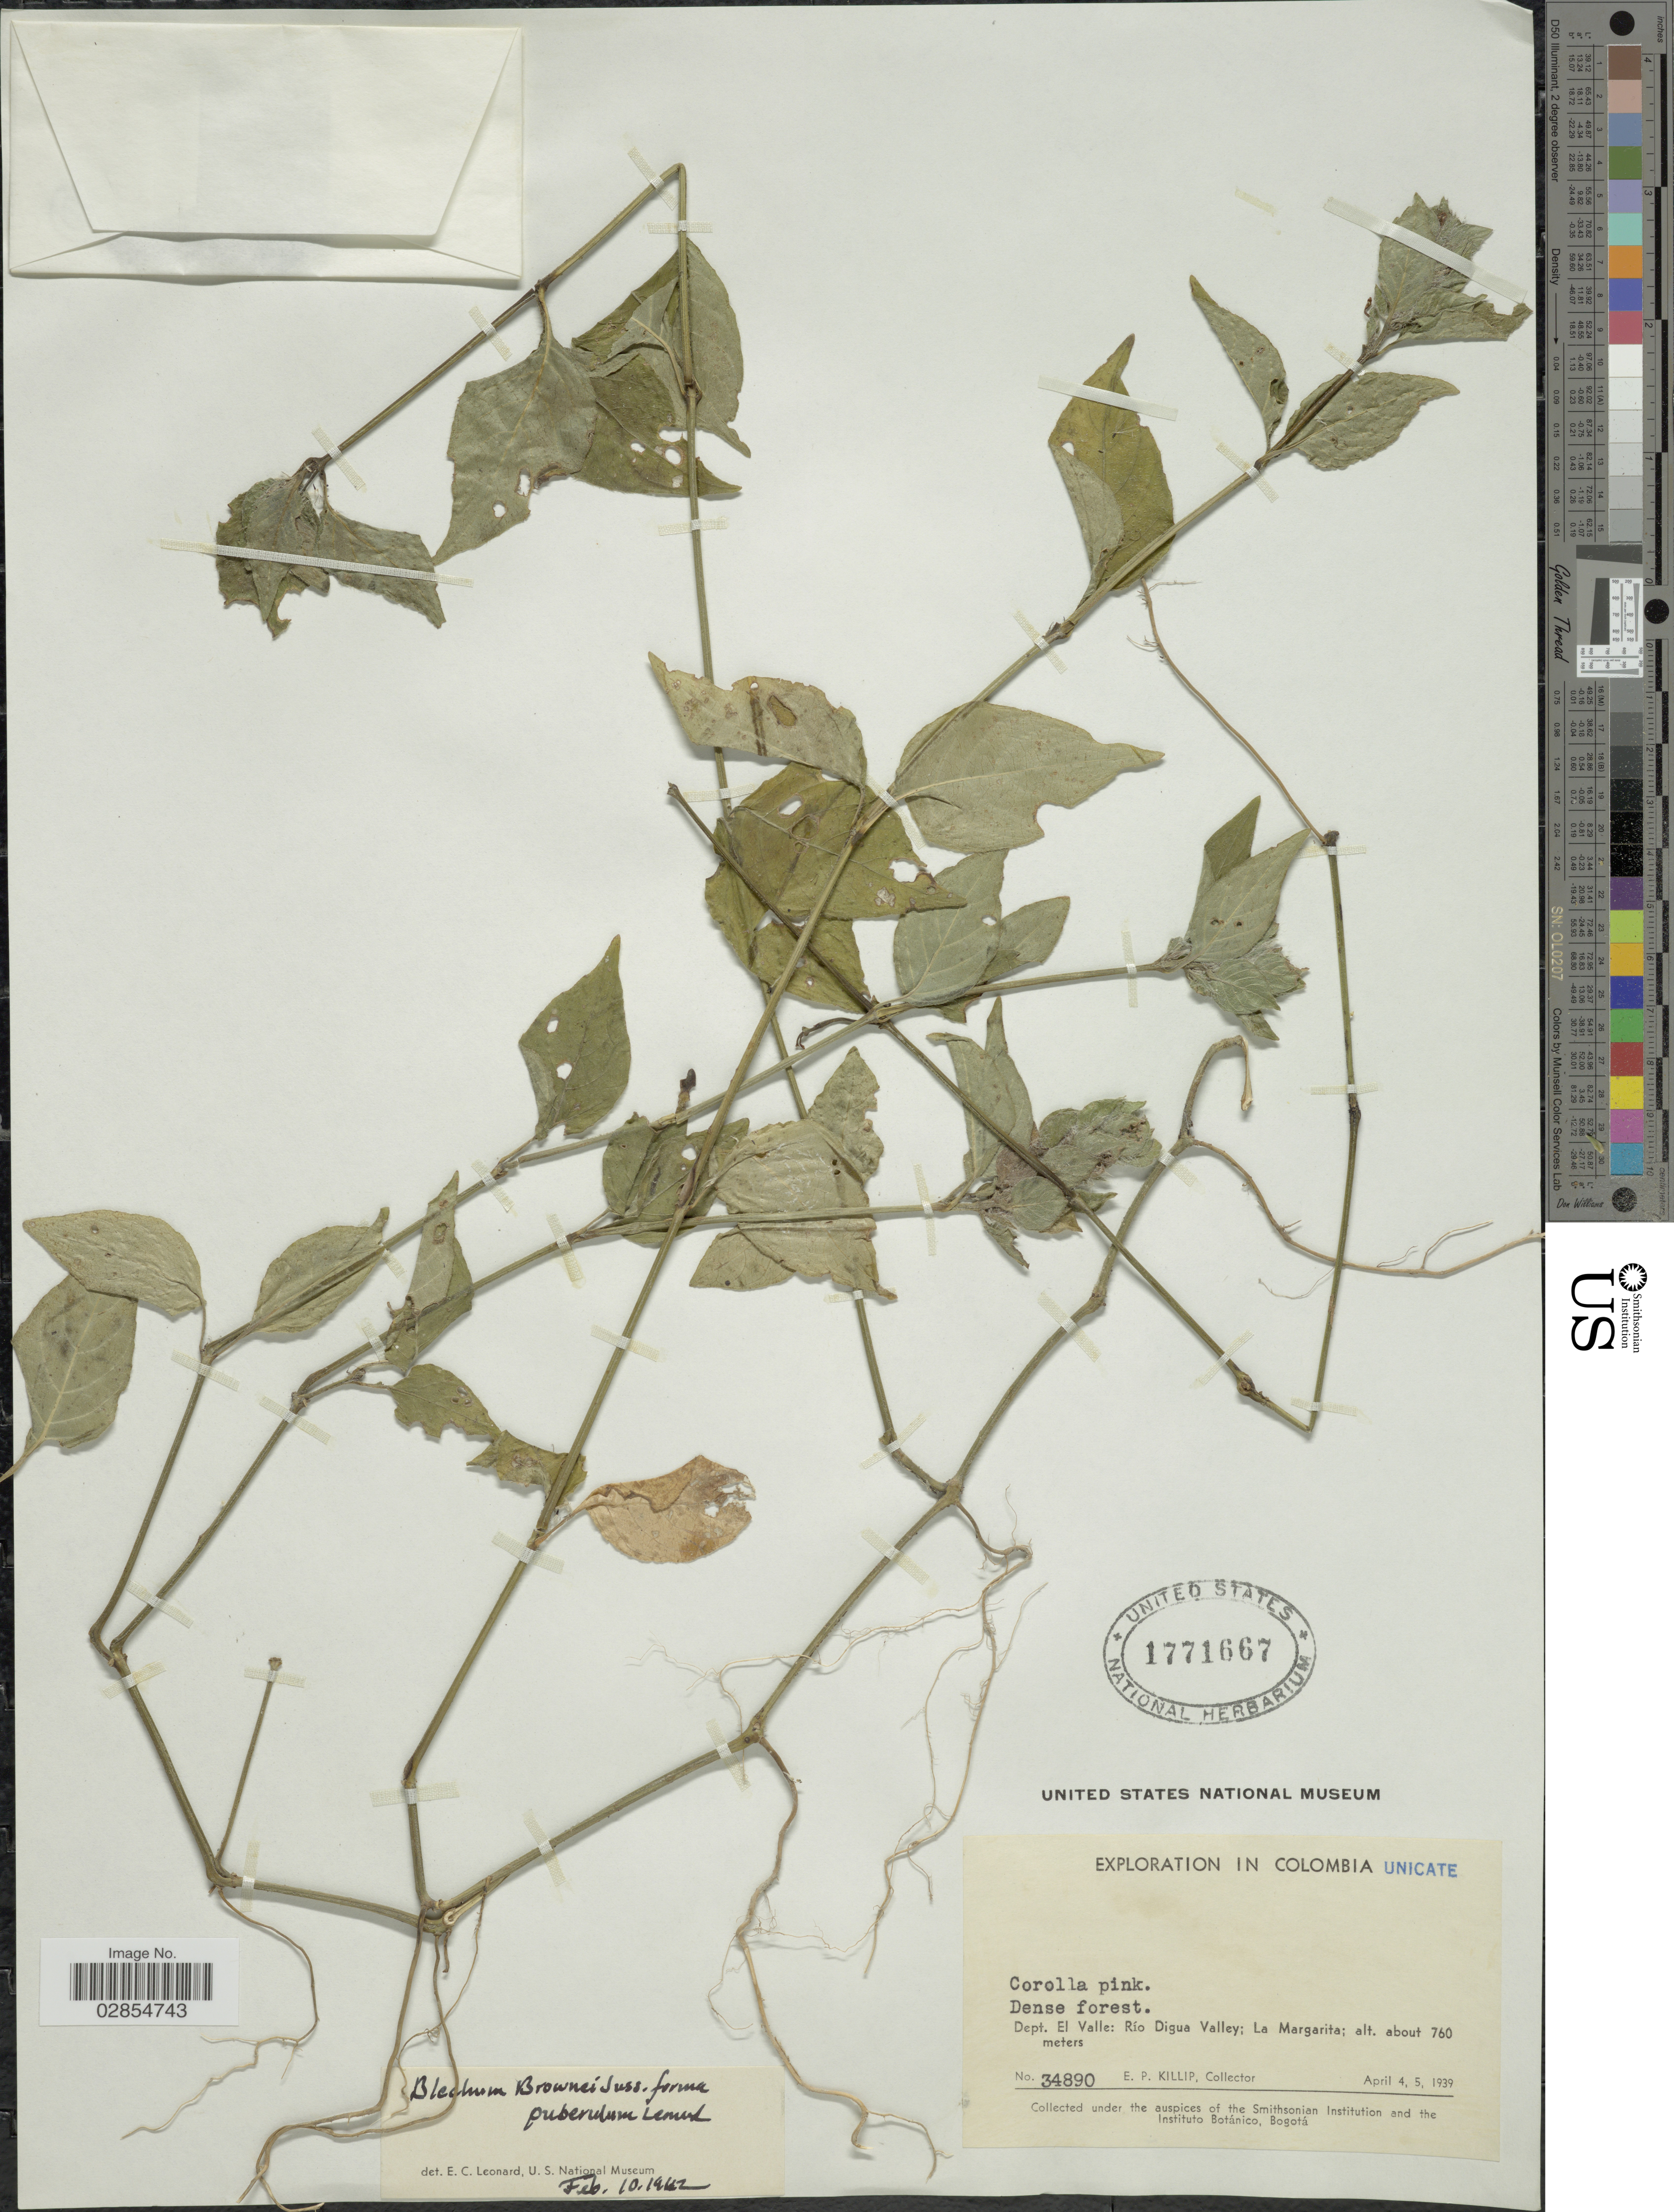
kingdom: Plantae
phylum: Tracheophyta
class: Magnoliopsida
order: Lamiales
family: Acanthaceae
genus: Blechum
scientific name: Blechum pyramidatum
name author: (Lam.) Urb.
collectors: E. P. Killip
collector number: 34890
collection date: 1939-04-04/1939-04-05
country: Colombia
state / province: Valle del Cauca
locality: Dept. El Valle: Río Digua Valley: La Margarita.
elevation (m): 760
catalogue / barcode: US 1771667